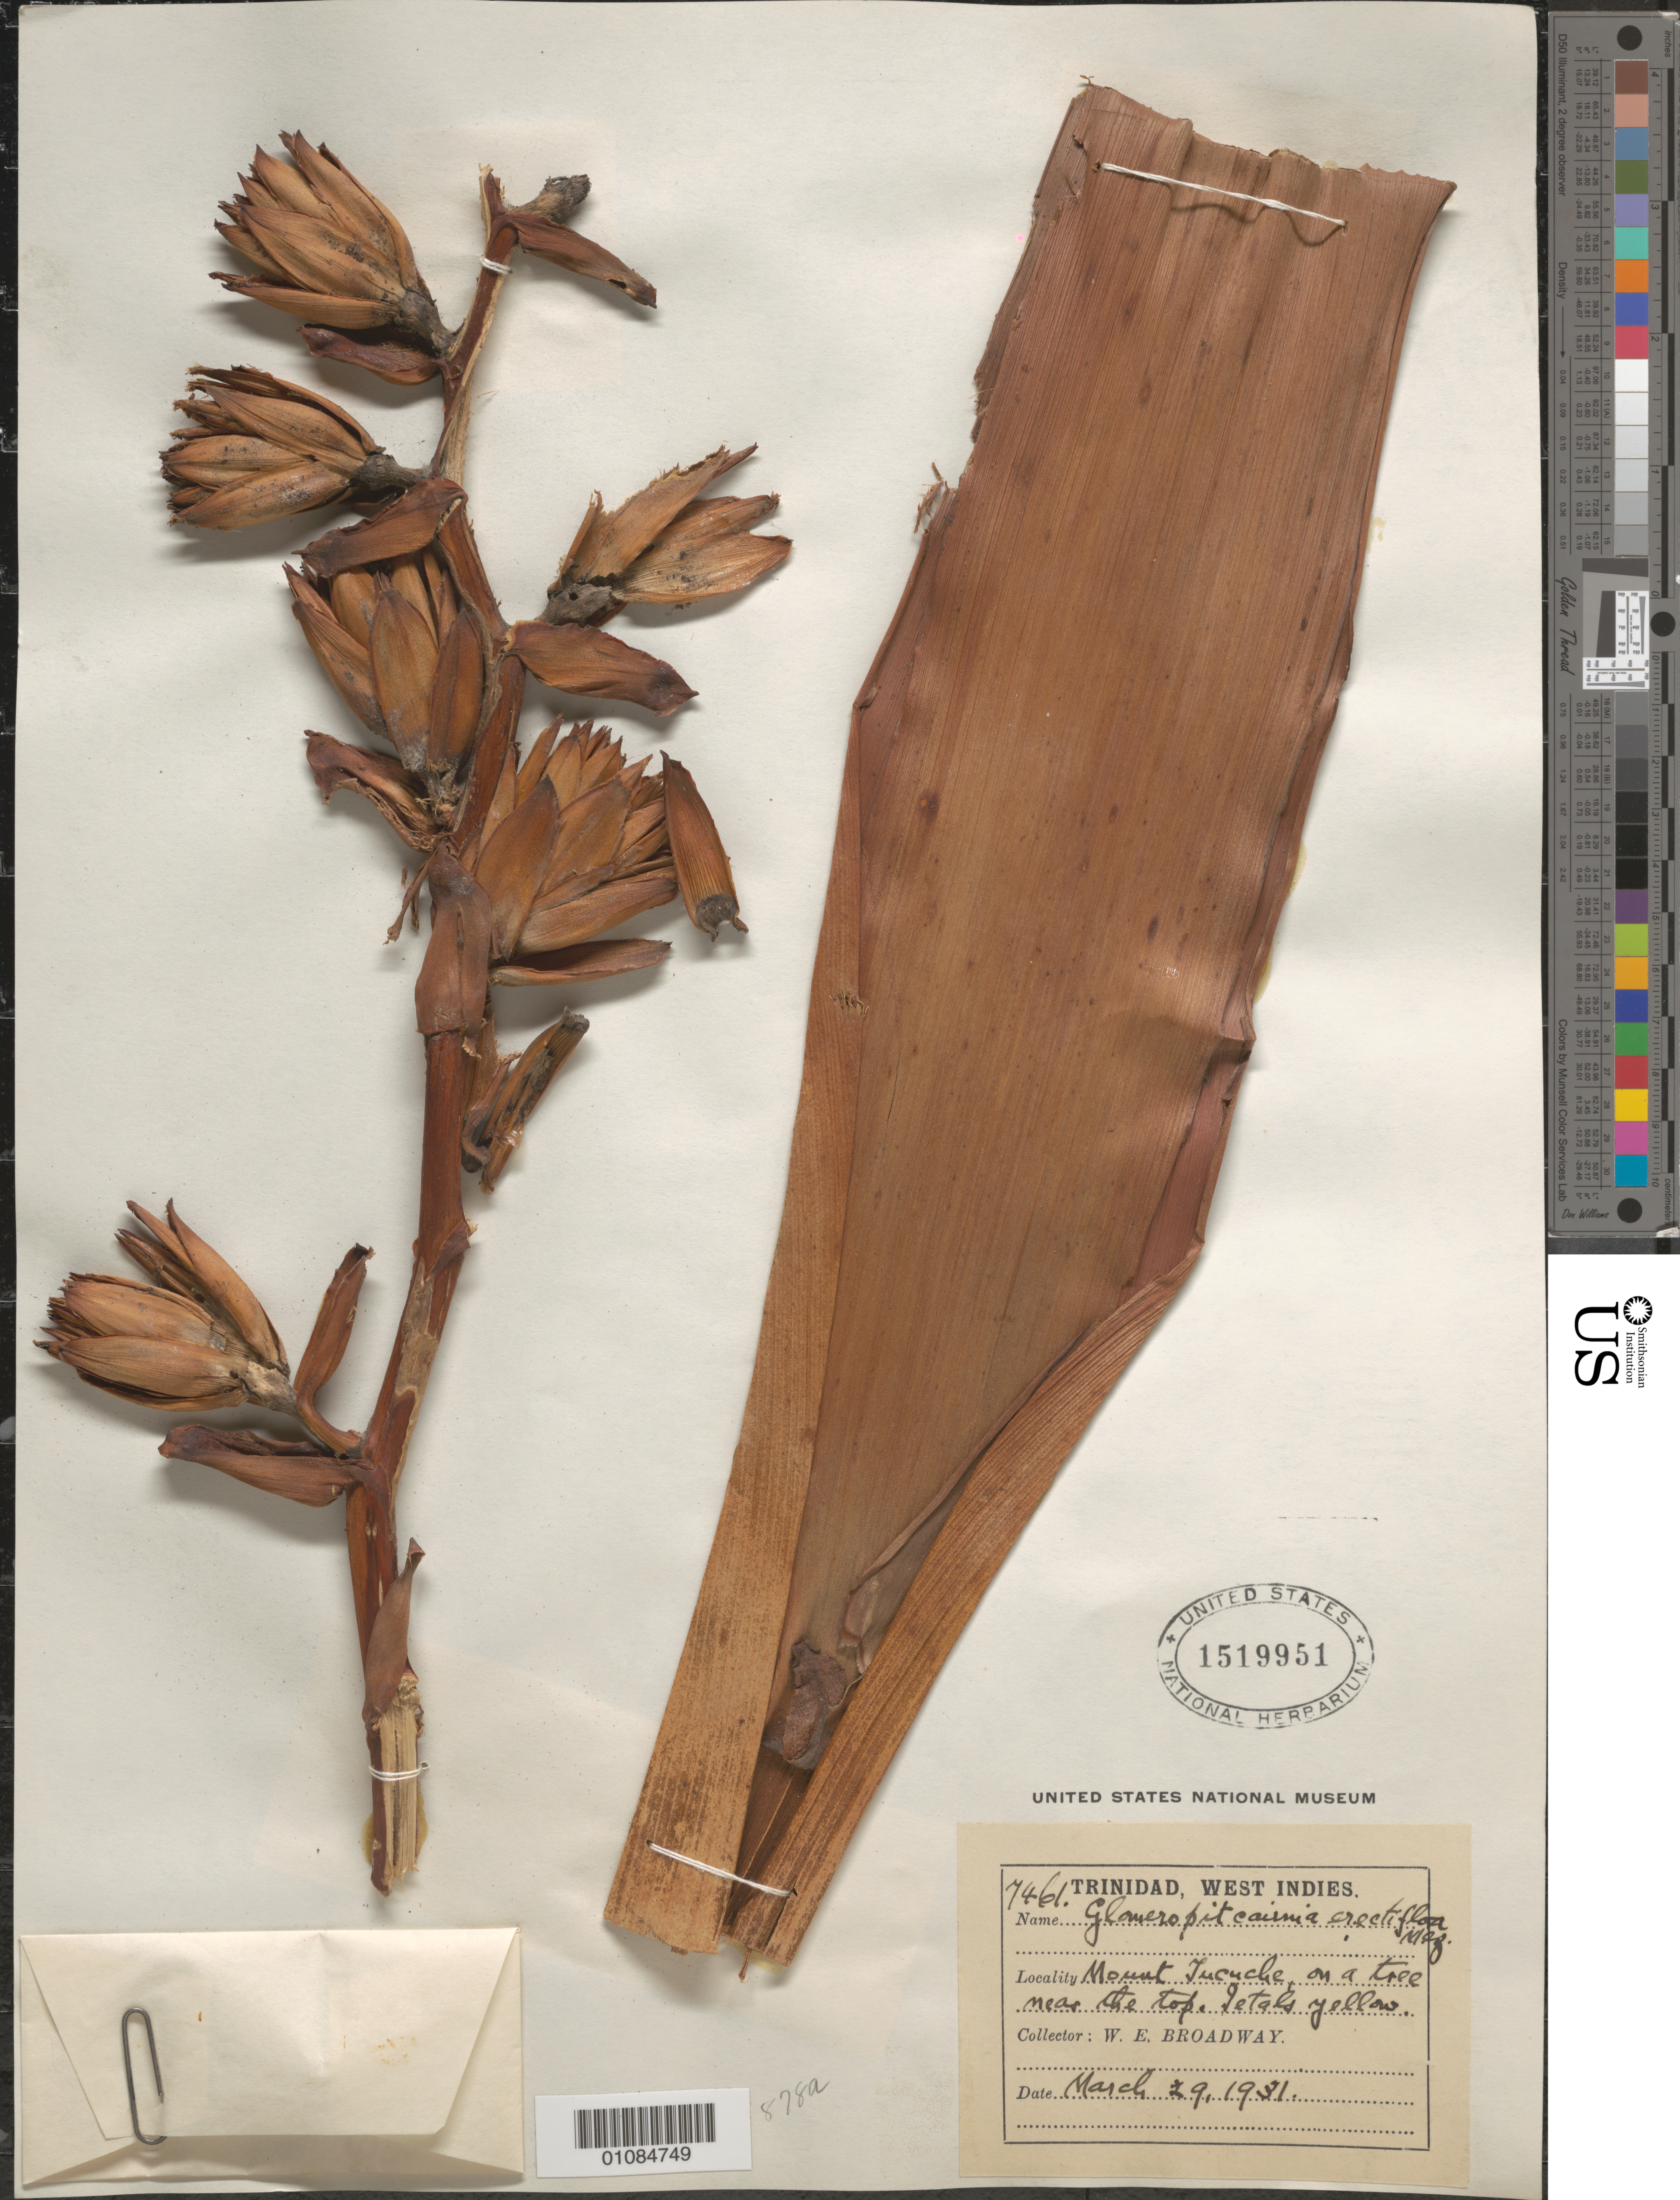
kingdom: Plantae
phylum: Tracheophyta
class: Liliopsida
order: Poales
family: Bromeliaceae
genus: Glomeropitcairnia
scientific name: Glomeropitcairnia erectiflora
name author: Mez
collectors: W. E. Broadway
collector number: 7461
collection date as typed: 29 Mar 1931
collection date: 1931-03-29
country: Trinidad and Tobago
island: Trinidad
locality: Mount Tucuche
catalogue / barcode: US 1519951